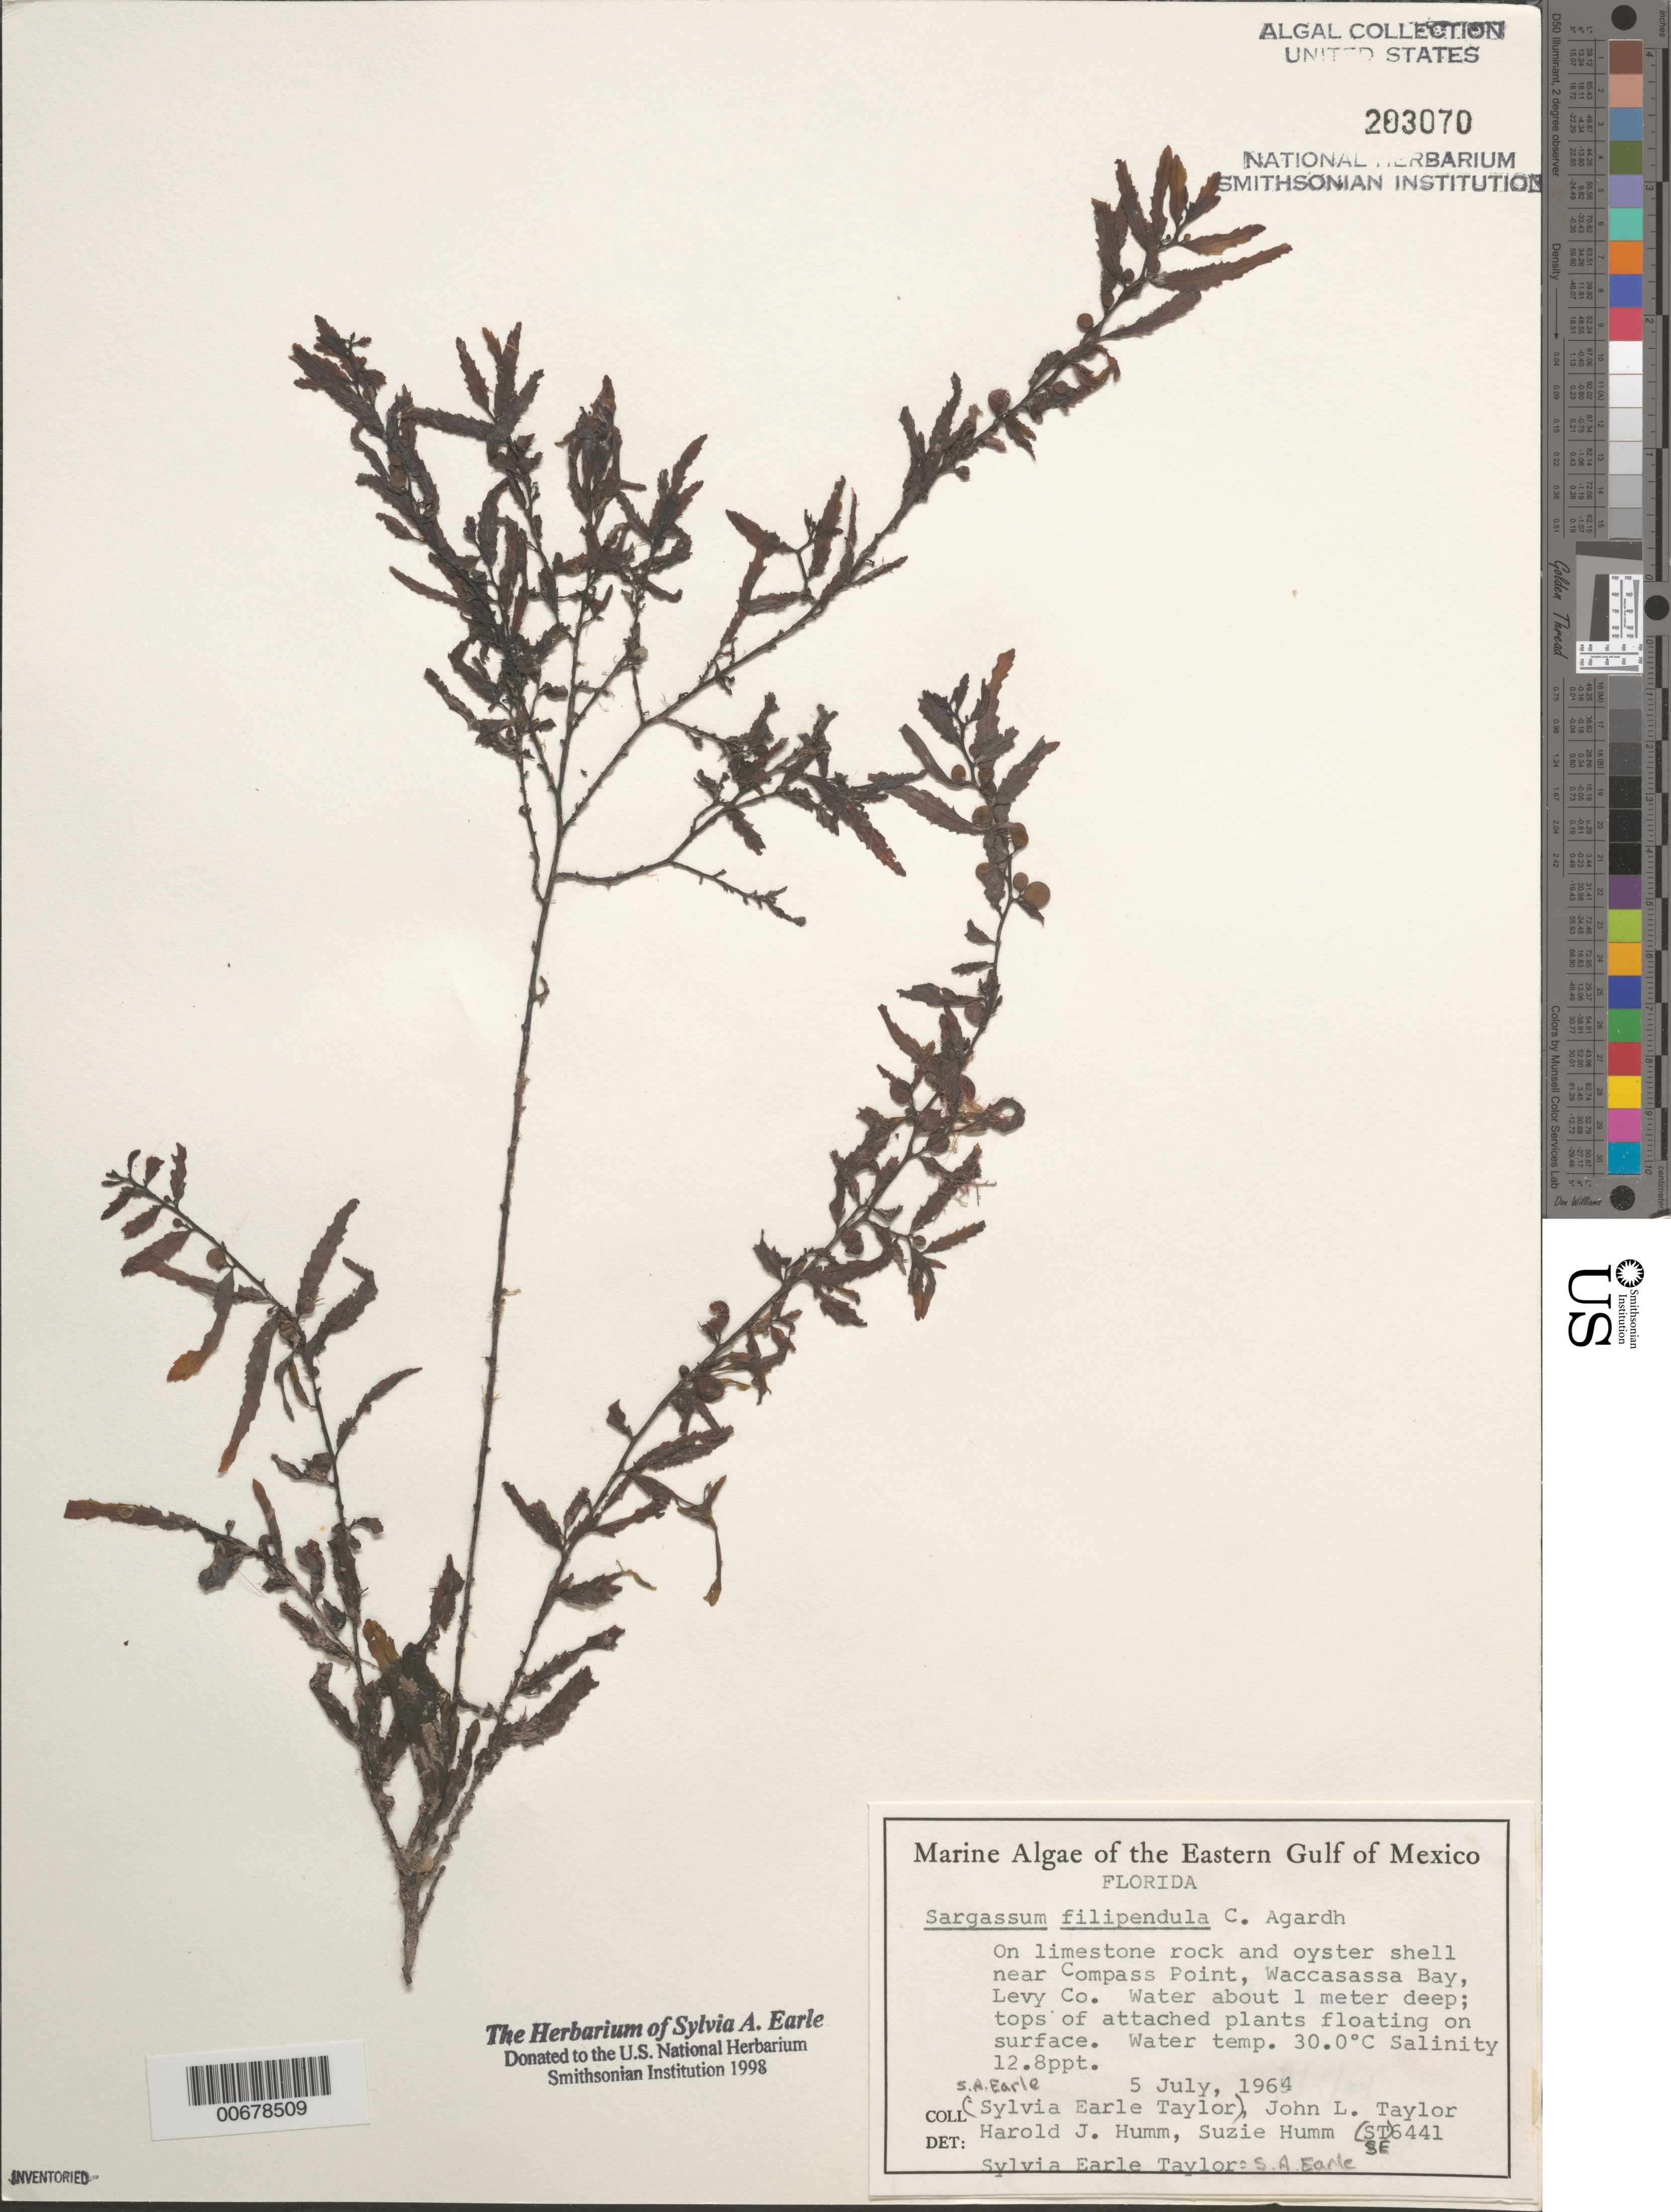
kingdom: Chromista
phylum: Ochrophyta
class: Phaeophyceae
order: Fucales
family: Sargassaceae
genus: Sargassum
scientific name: Sargassum filipendula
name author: C. Agardh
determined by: Earle, S. A.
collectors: S. A. Earle, J. L. Taylor, H. J. Humm & S. Humm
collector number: SE 6441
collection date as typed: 05 Jul 1964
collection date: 1964-07-05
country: United States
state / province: Florida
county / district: Levy County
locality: Waccasassa River mouth, near Compass Point, Waccasassa Bay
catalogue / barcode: US 203070